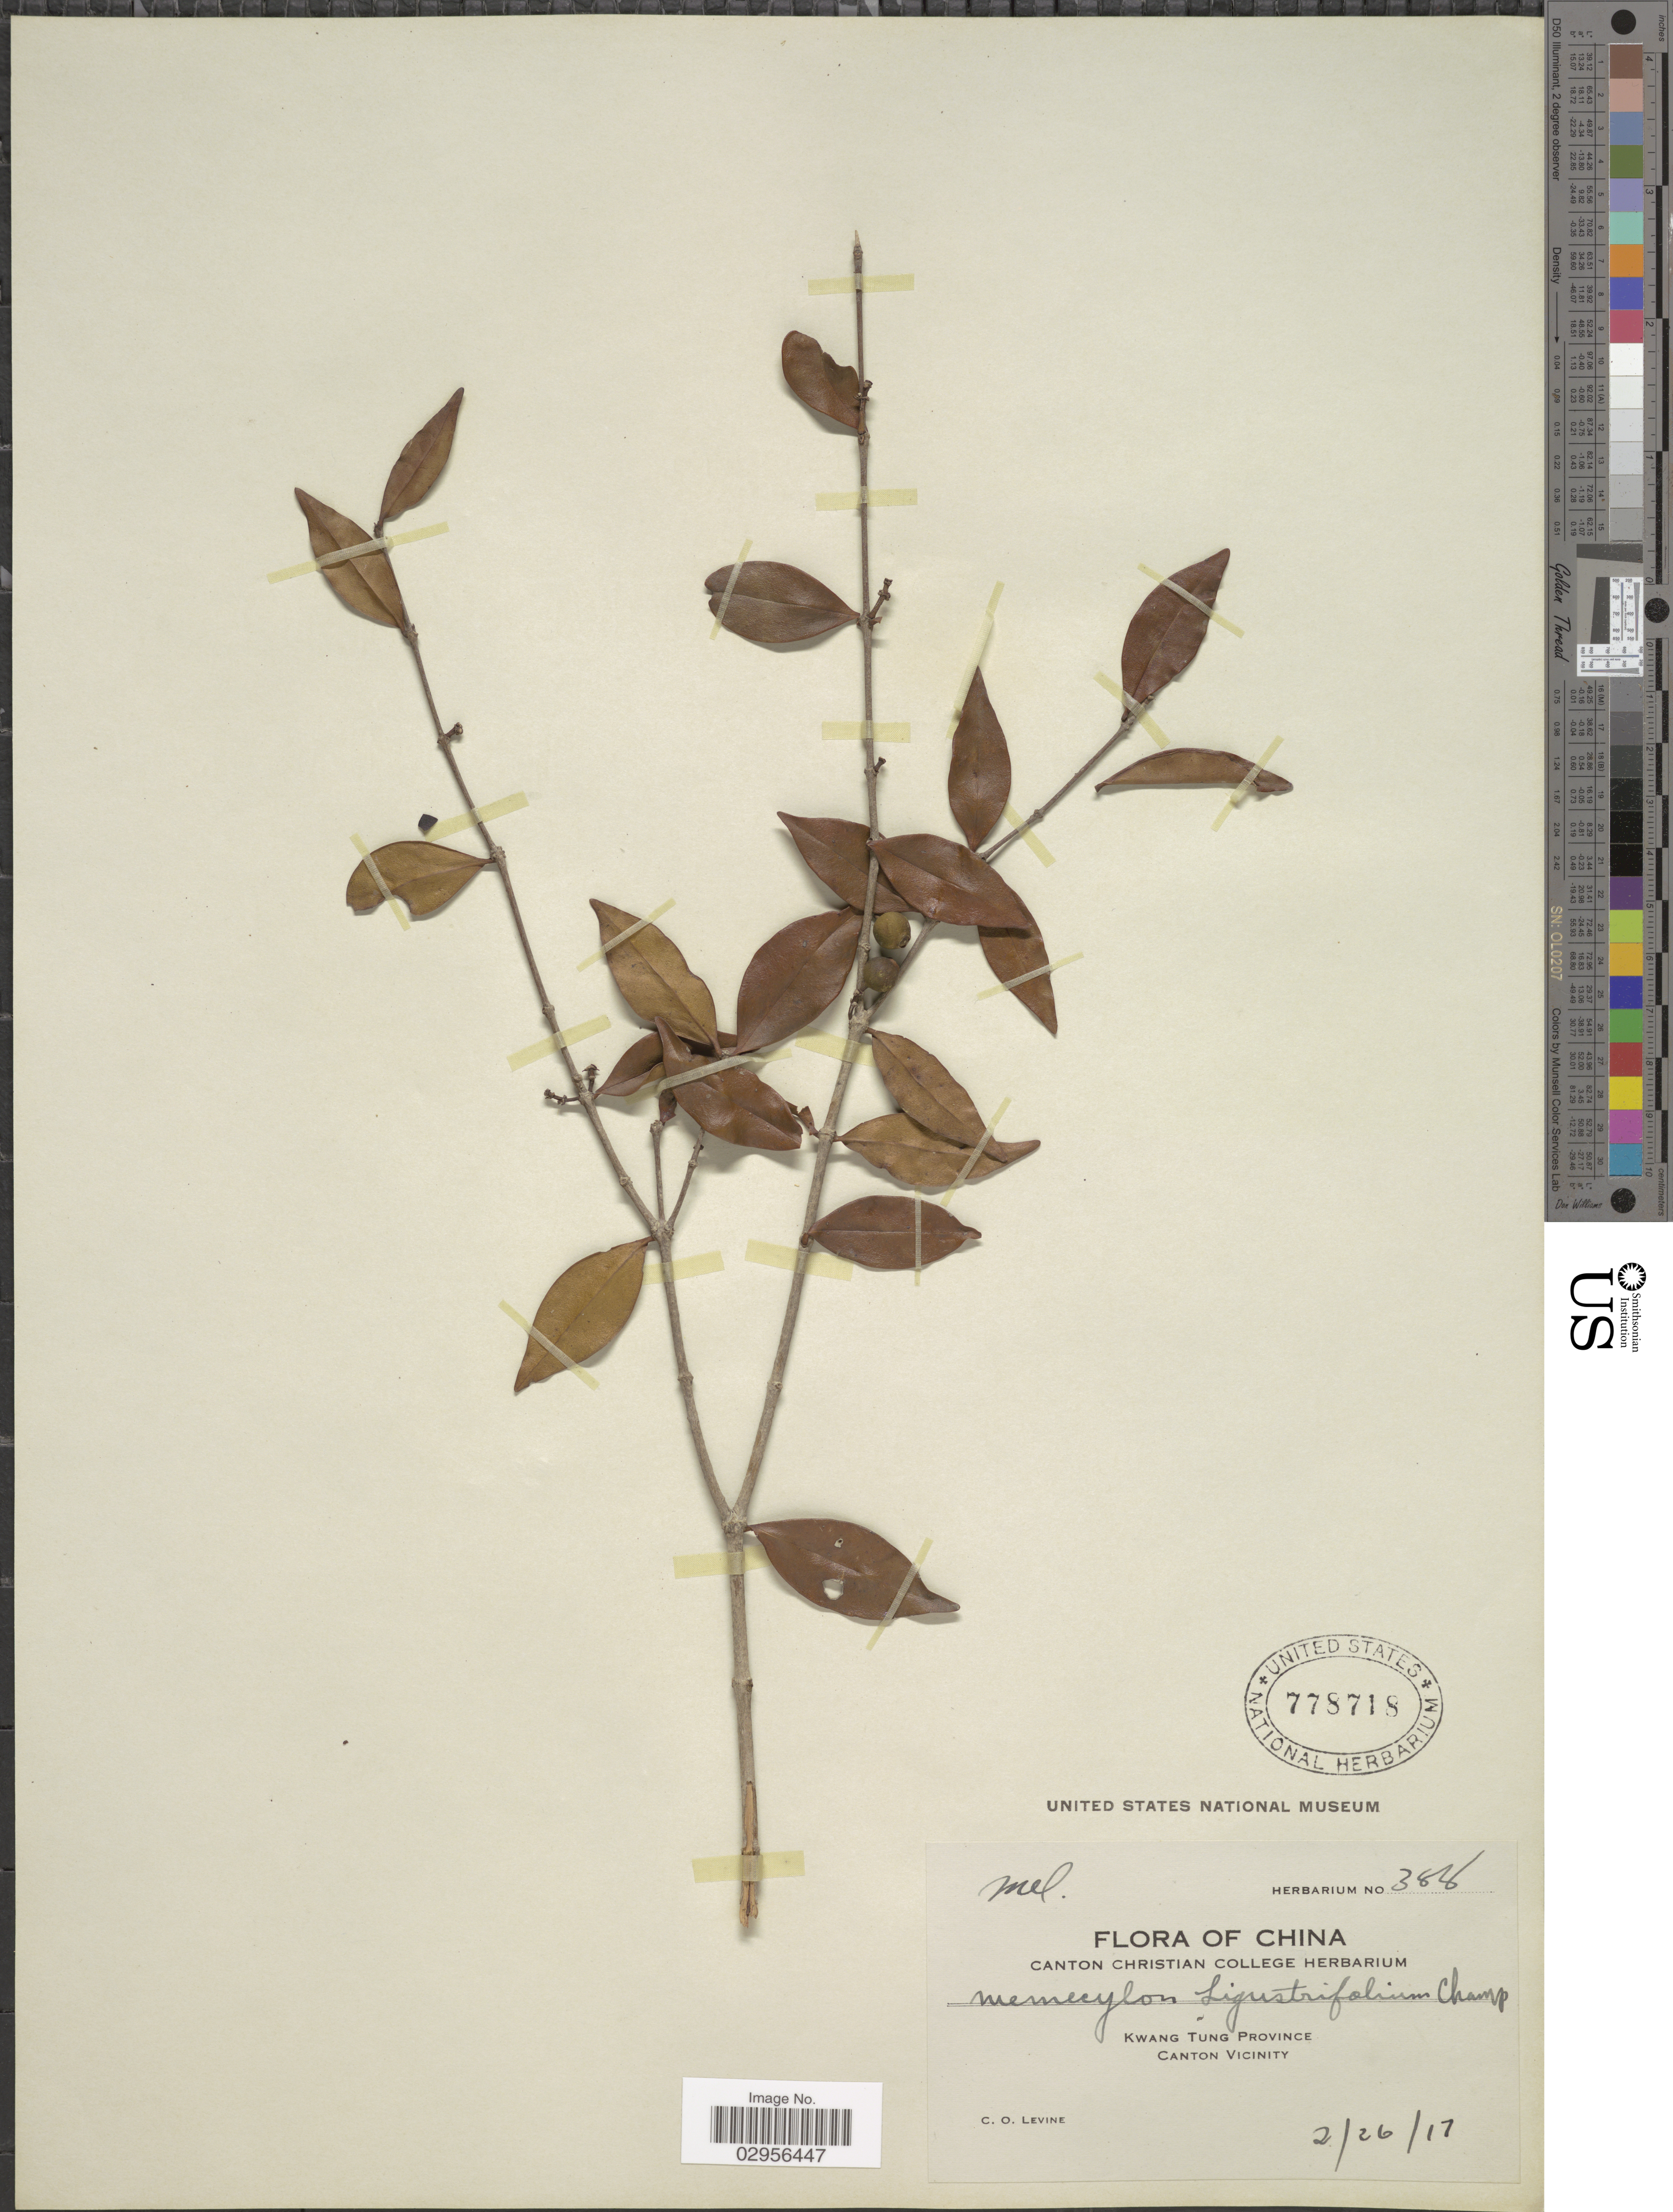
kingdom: Plantae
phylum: Tracheophyta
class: Magnoliopsida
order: Myrtales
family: Melastomataceae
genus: Memecylon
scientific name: Memecylon ligustrifolium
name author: Champ. ex Benth.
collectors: C. O. Levine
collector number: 388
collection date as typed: Transcribed d/m/y: 26/2/17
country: China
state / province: Guangdong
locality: Kwang Tung Province, Canton Vicinity.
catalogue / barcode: US 778718